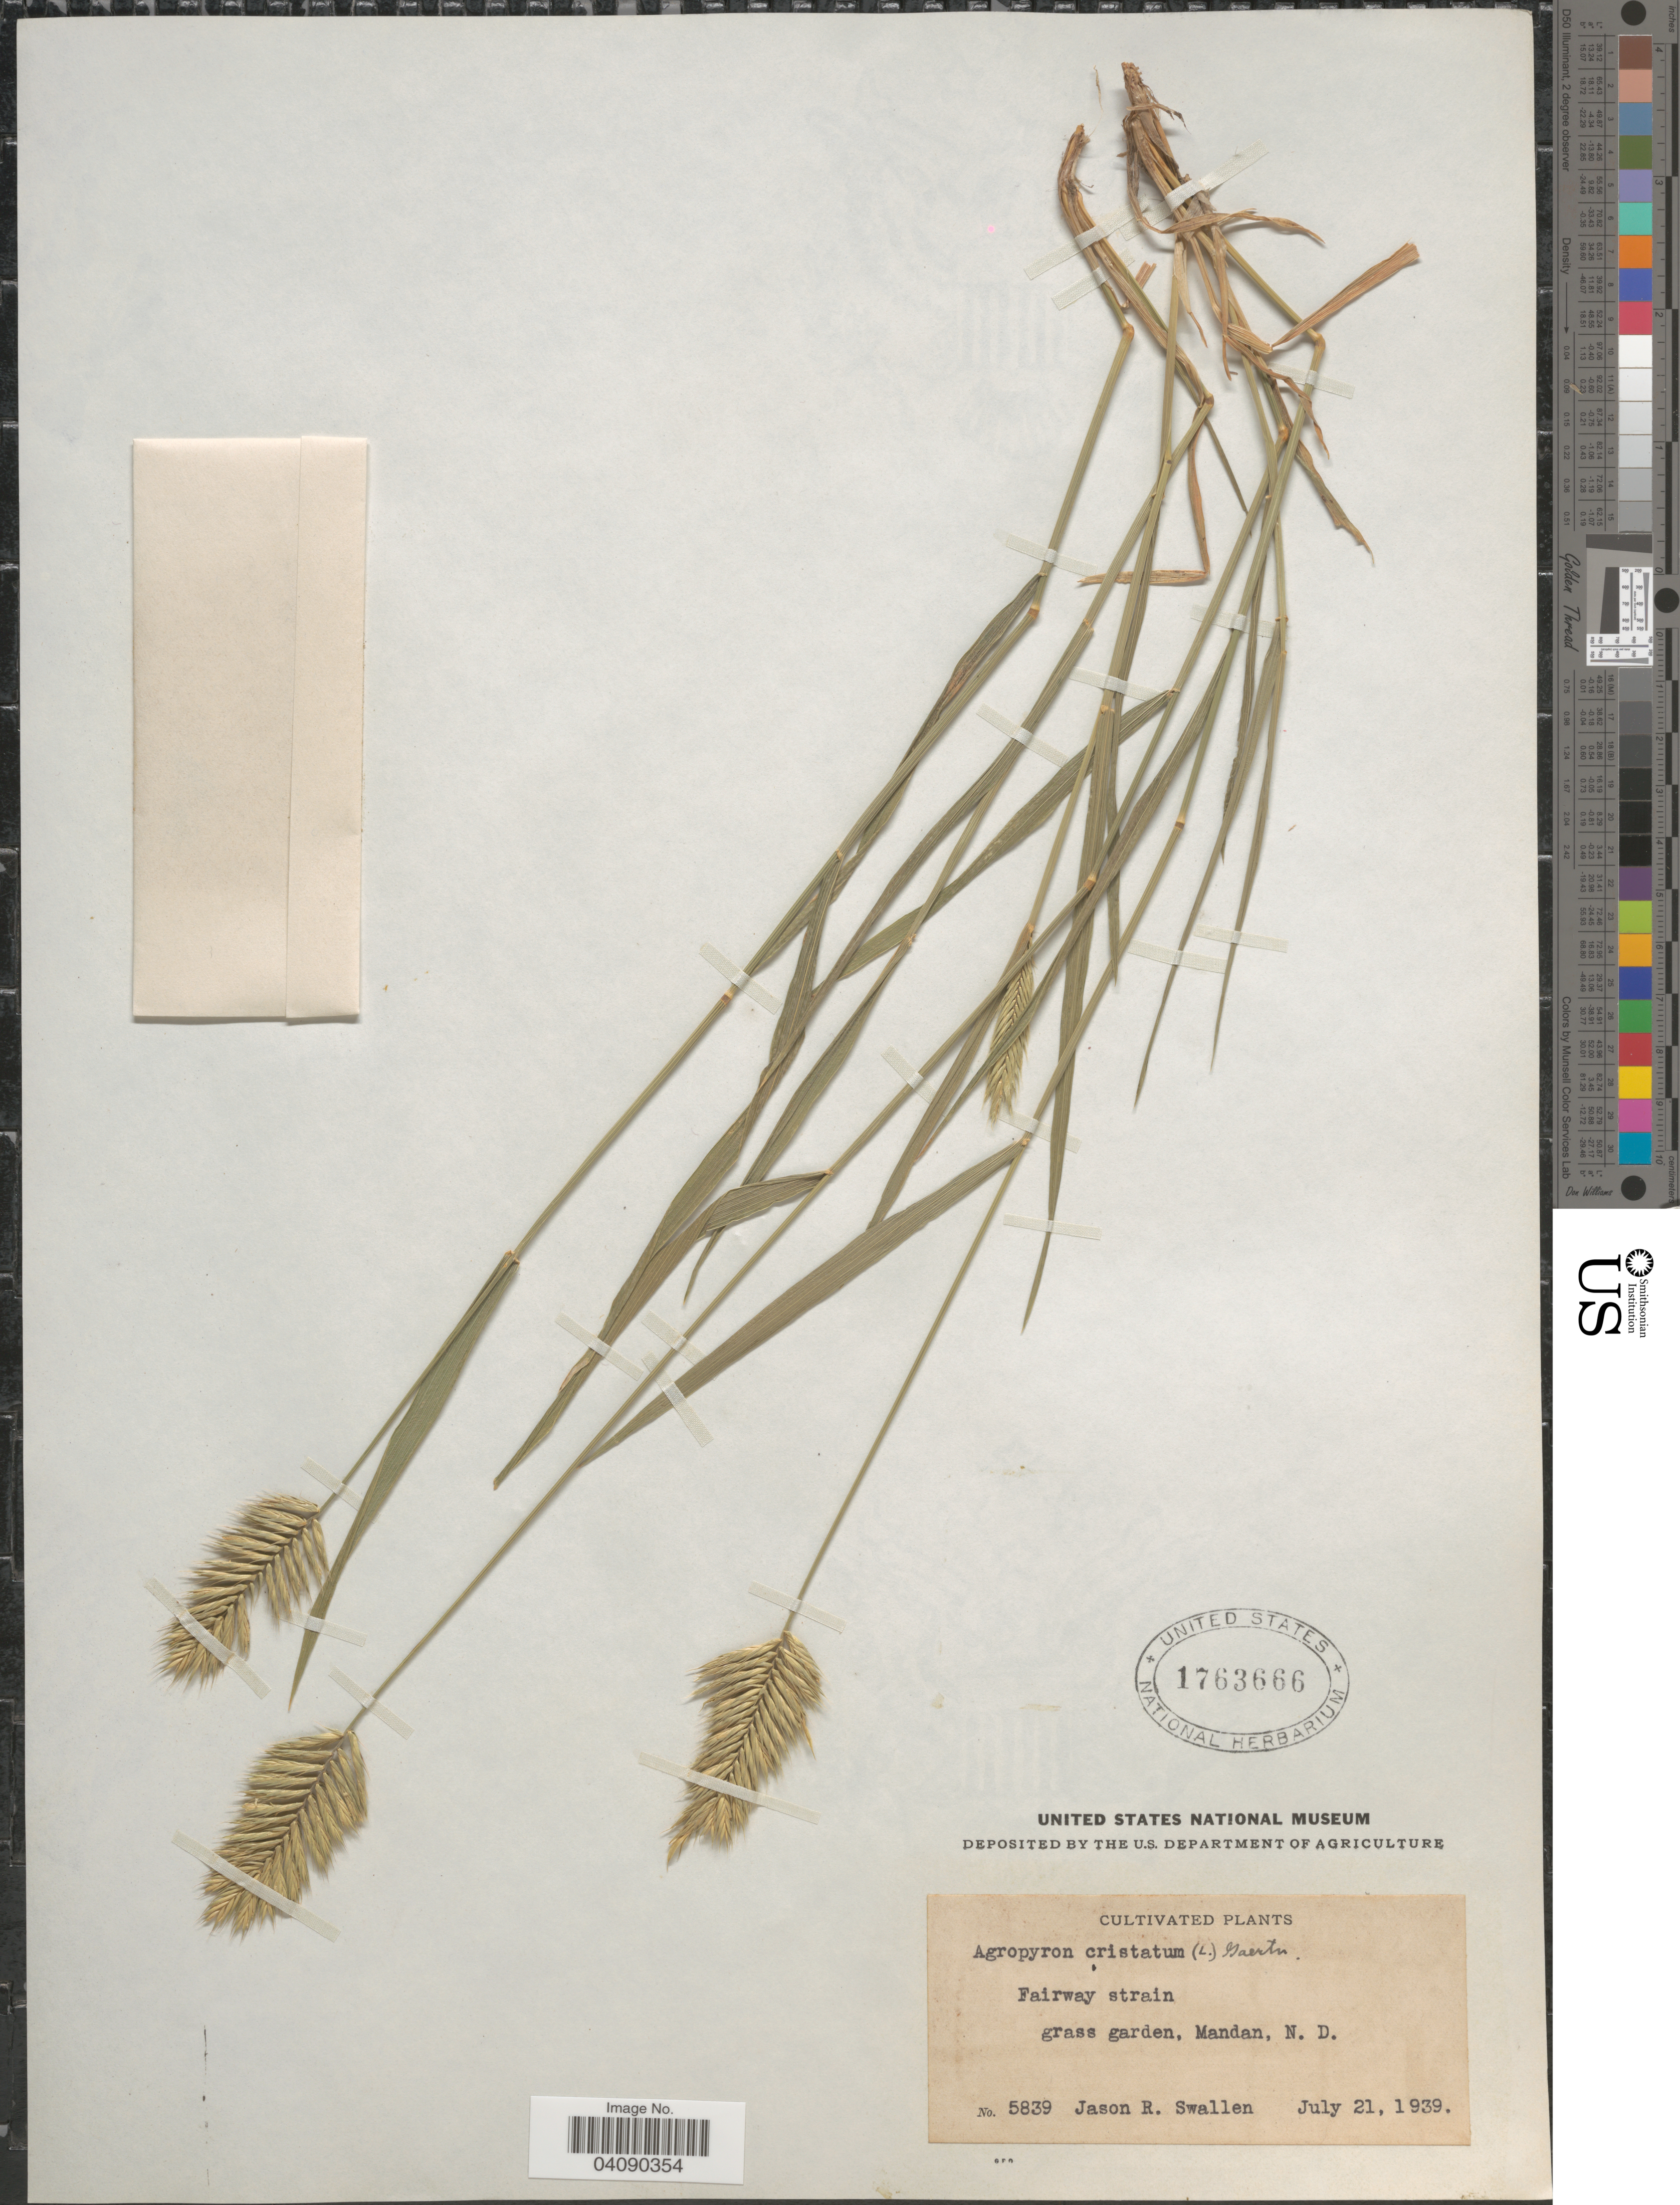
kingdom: Plantae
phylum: Tracheophyta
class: Liliopsida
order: Poales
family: Poaceae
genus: Agropyron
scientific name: Agropyron cristatum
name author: (L.) Gaertn.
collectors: J. R. Swallen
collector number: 5839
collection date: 1939-07-21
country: United States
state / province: North Dakota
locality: Fairway strain grass garden, Mandan.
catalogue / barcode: US 1763666